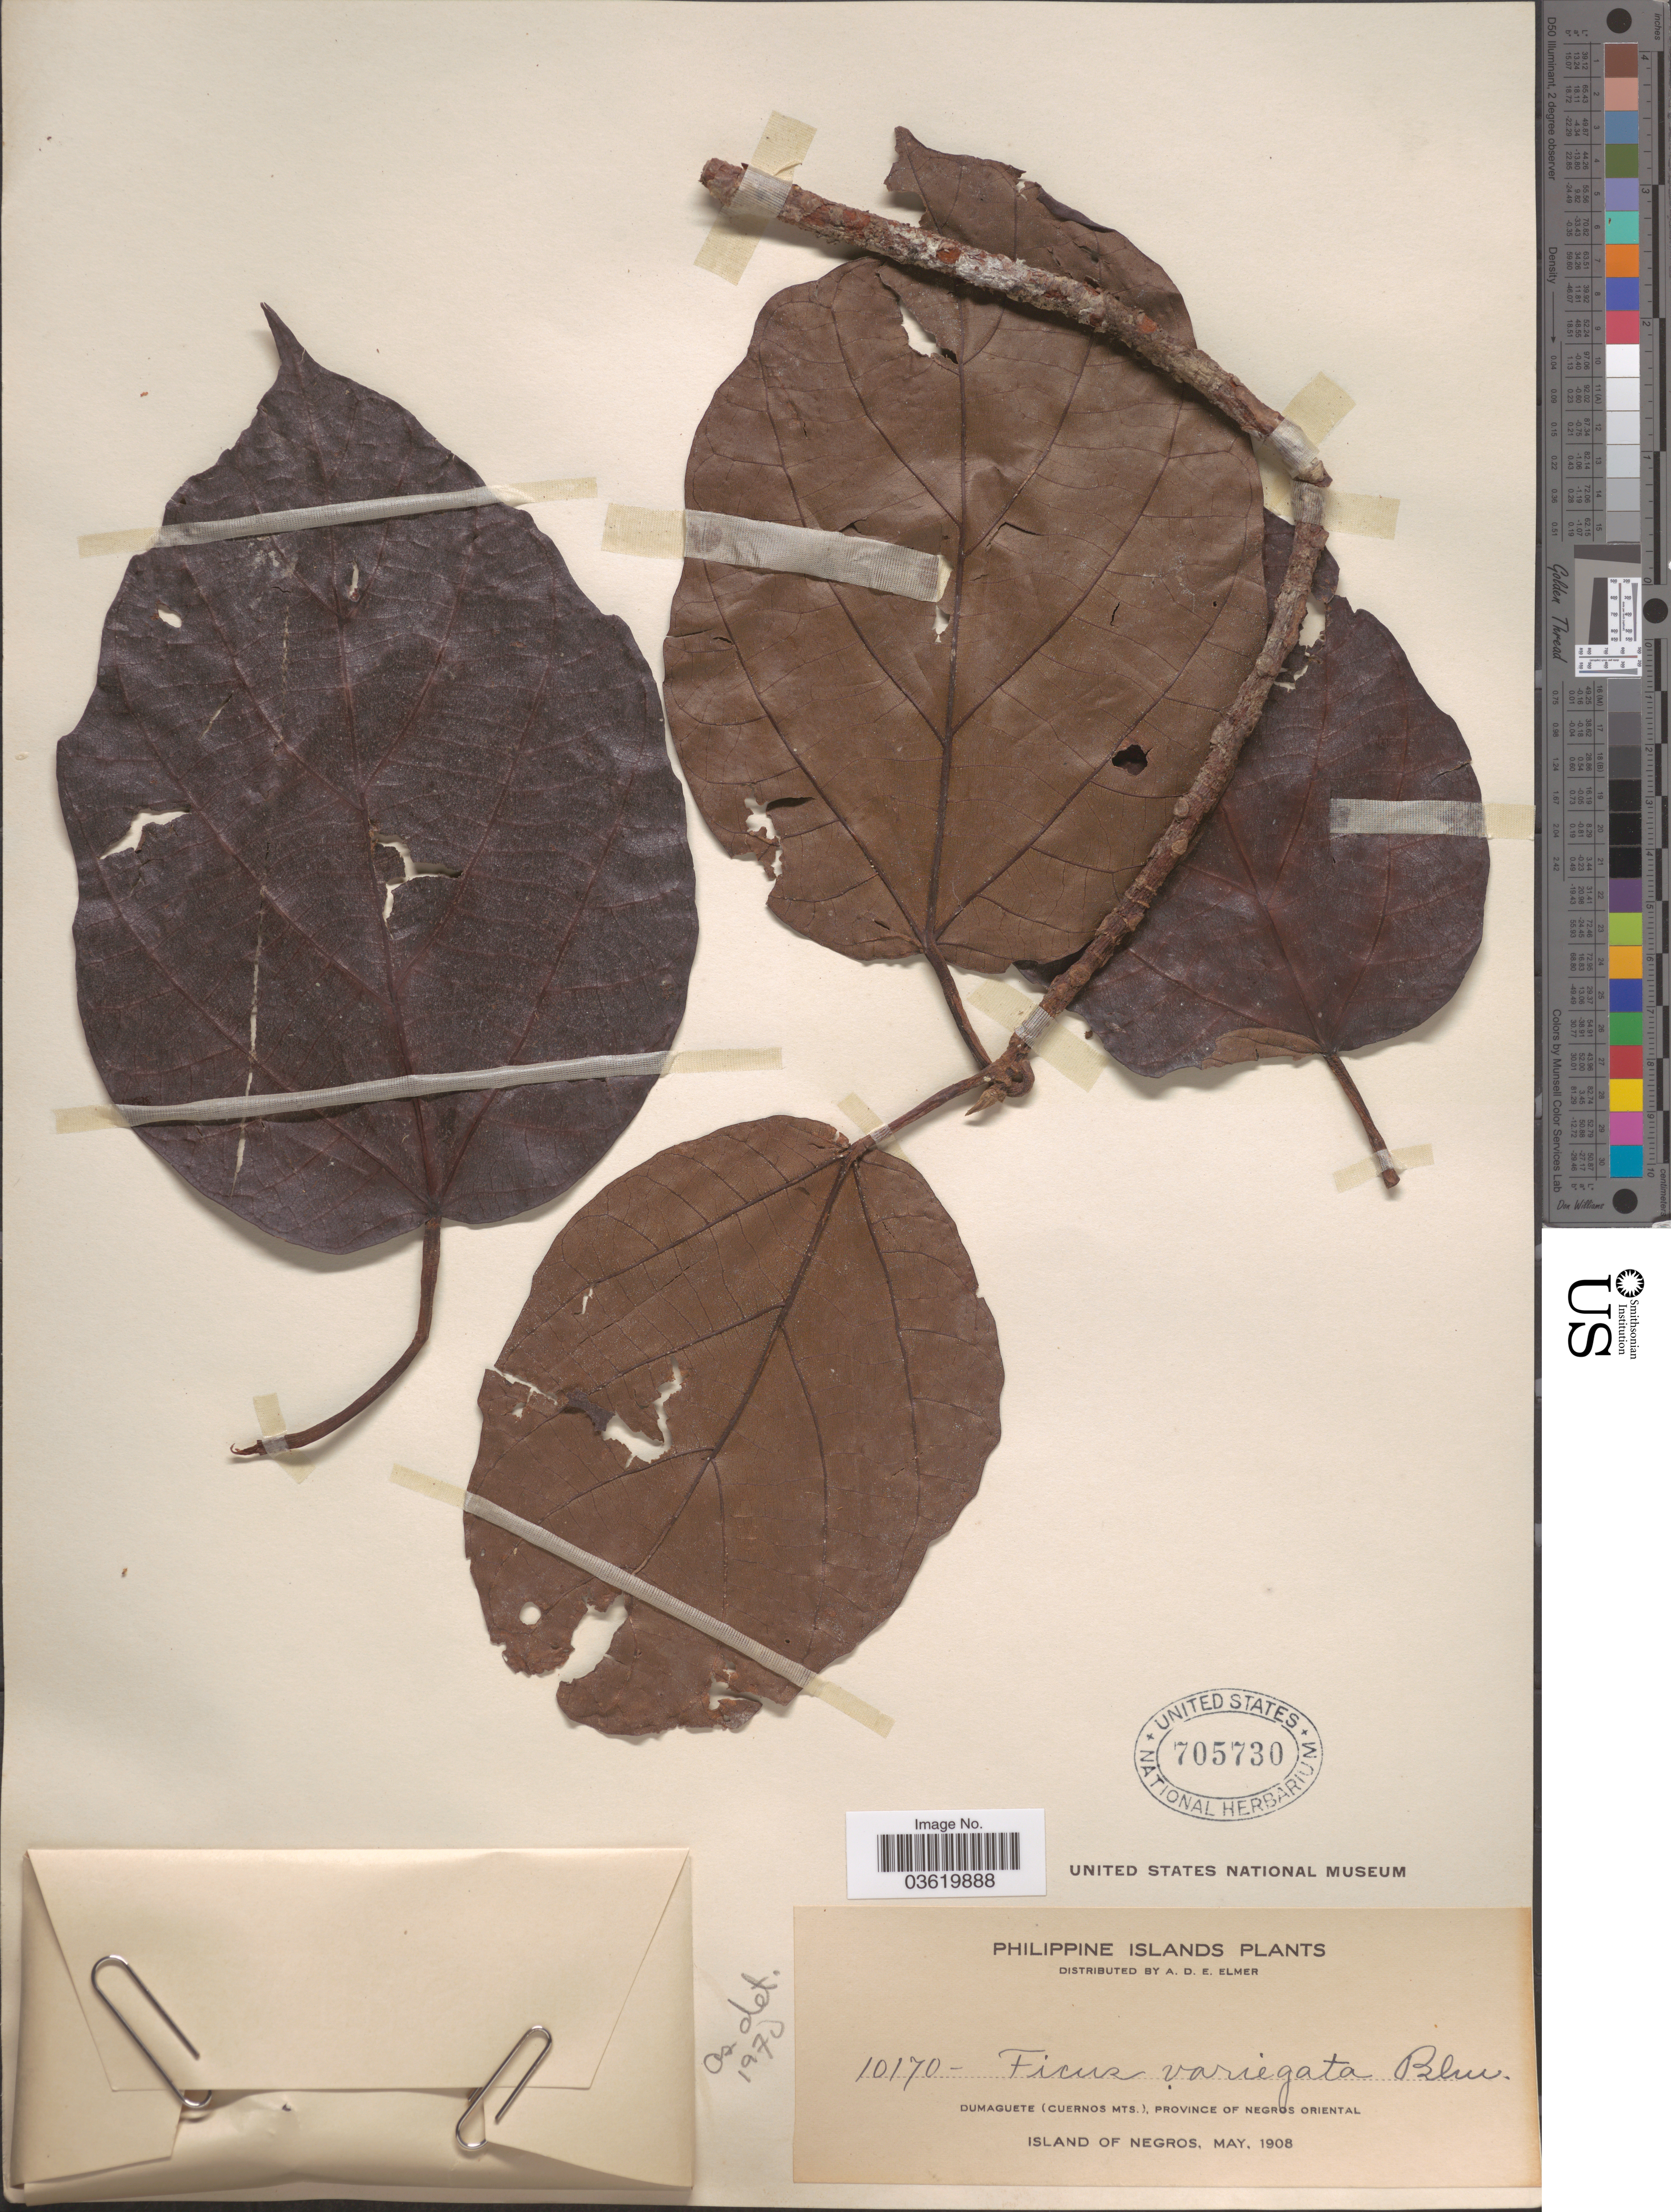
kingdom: Plantae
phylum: Tracheophyta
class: Magnoliopsida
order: Rosales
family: Moraceae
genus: Ficus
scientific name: Ficus variegata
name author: Blume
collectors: A. D. E. Elmer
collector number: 10170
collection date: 1908-05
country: Philippines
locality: Philippine Islands. Dumaguete (Cuernos Mts.), Province of Negros Oriental. Island of Negros.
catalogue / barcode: US 705730